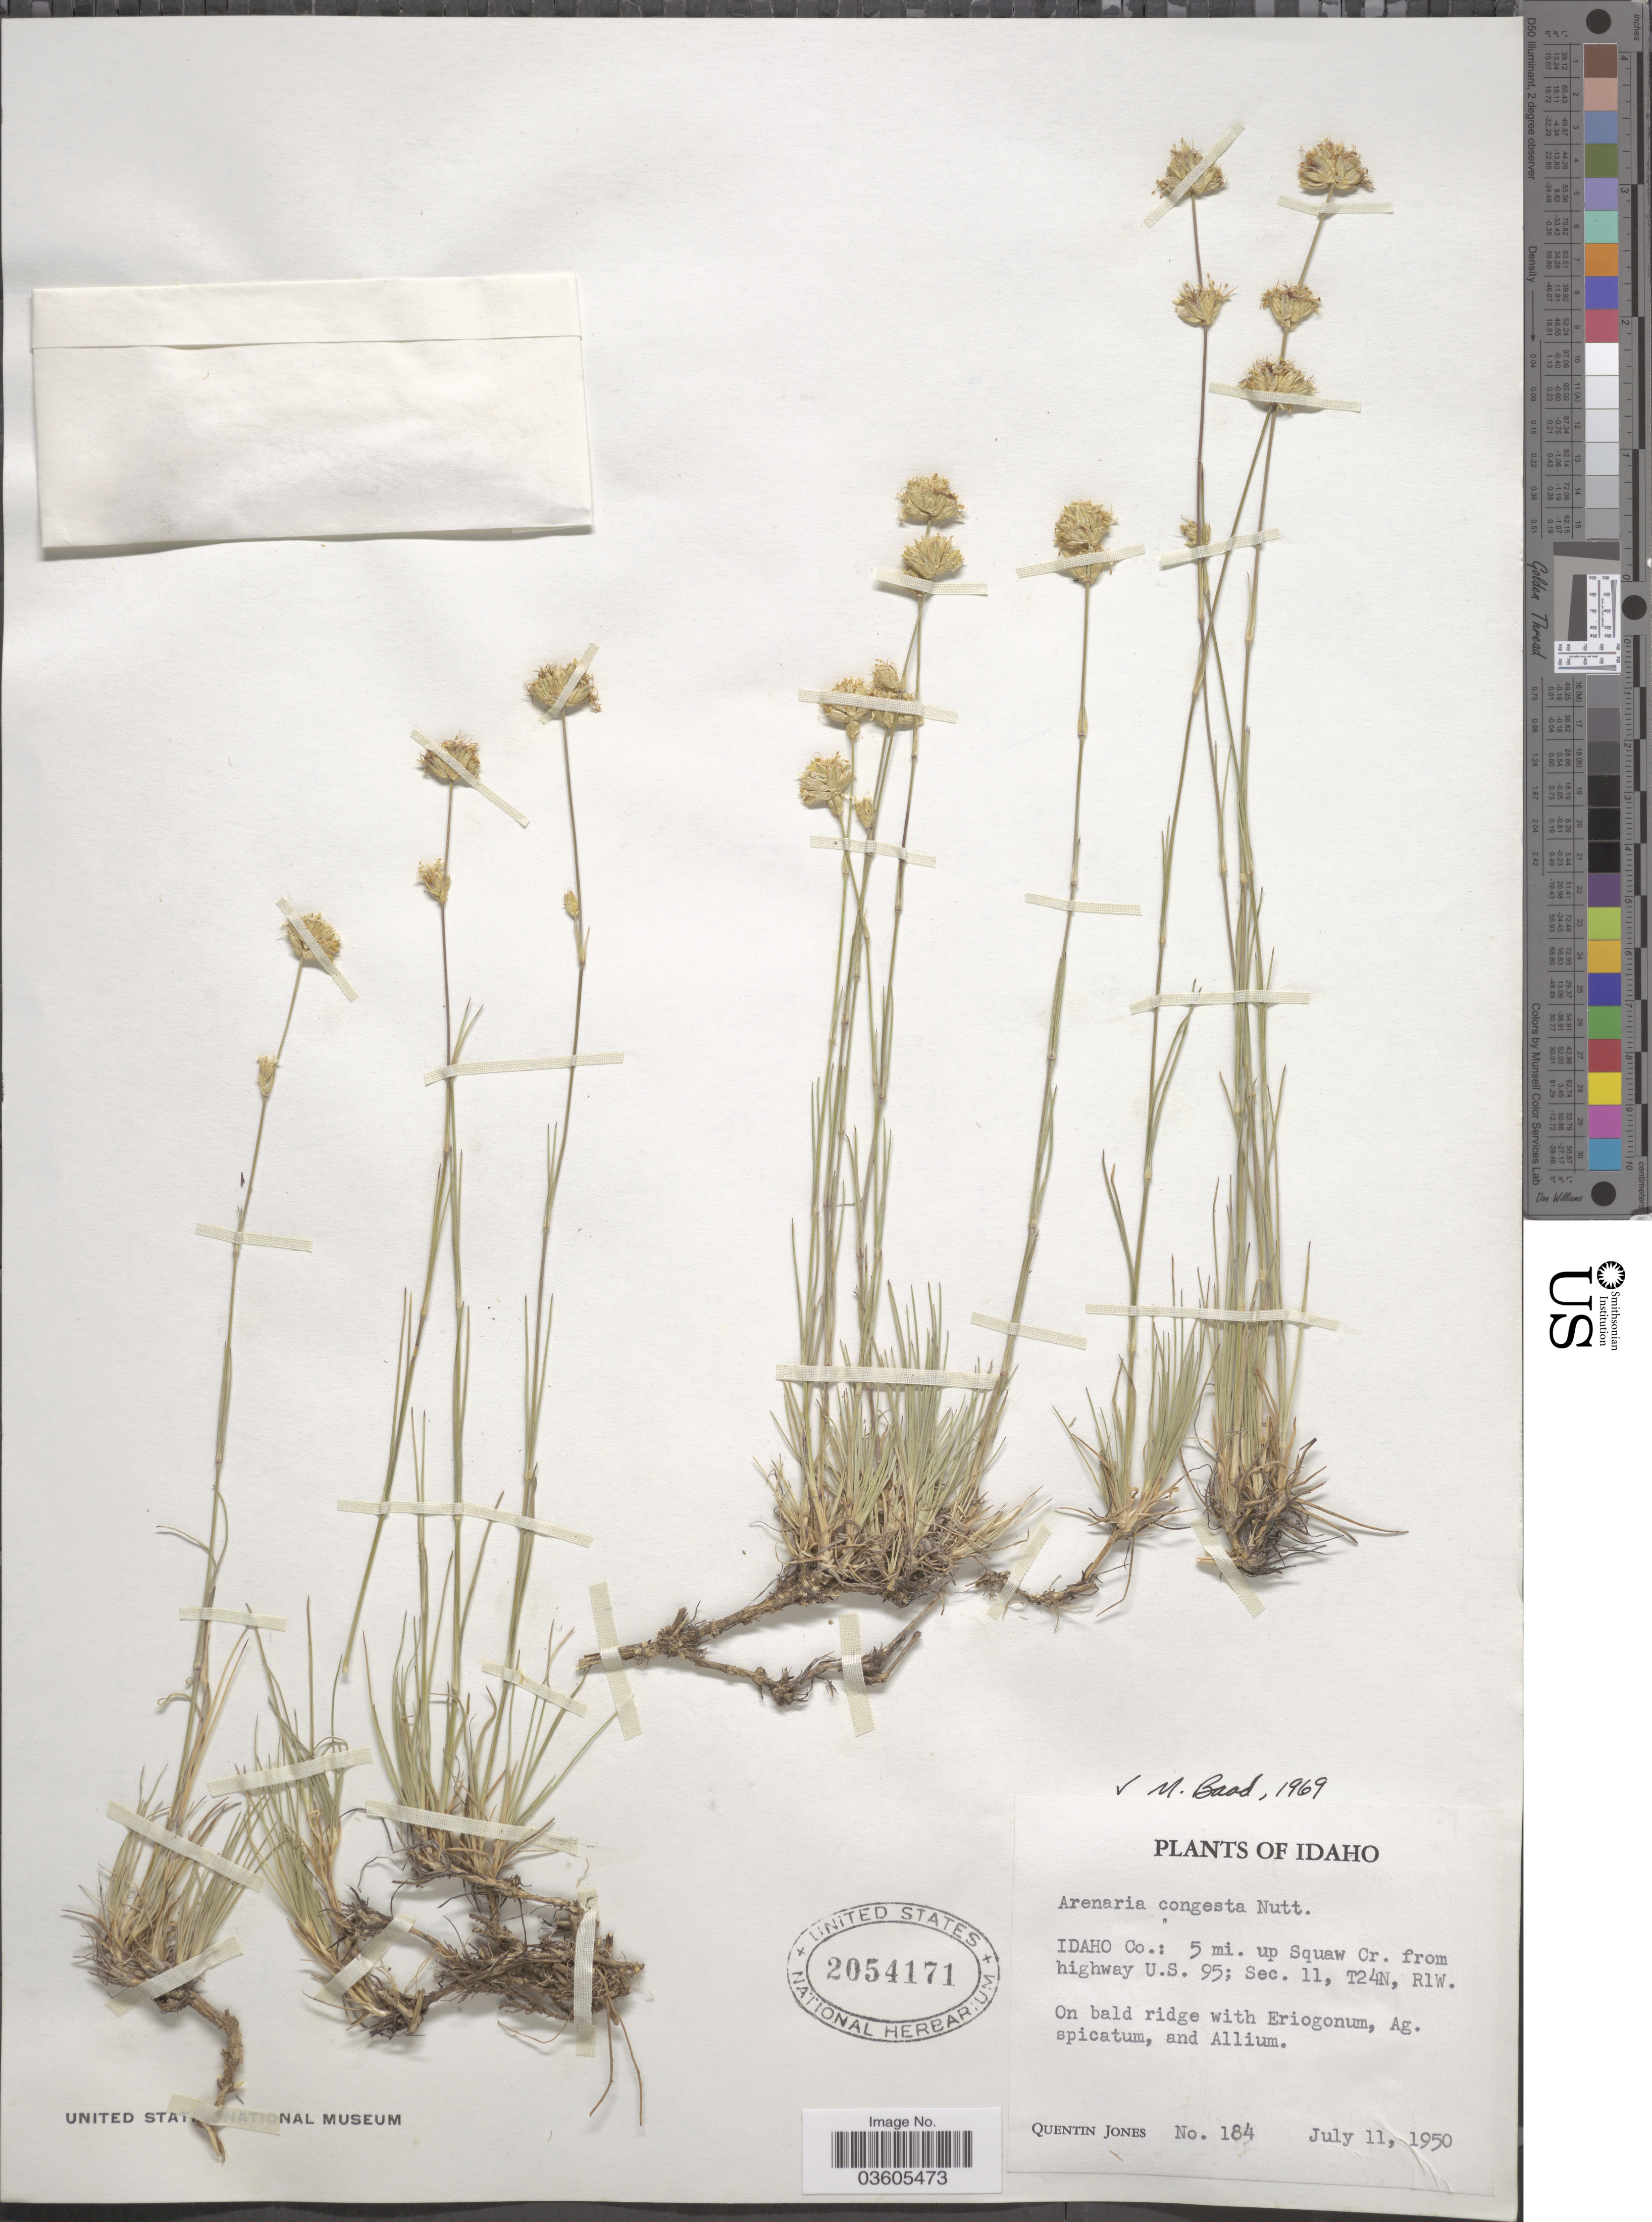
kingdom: Plantae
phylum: Tracheophyta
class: Magnoliopsida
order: Caryophyllales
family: Caryophyllaceae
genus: Eremogone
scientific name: Eremogone congesta var. congesta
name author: (Nutt.) Ikonn.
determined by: Strong, Mark T., (BOT), Smithsonian Institution - National Museum of Natural History (UNITED STATES)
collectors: Q. Jones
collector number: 184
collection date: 1950-07-11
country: United States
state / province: Idaho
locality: Idaho Co.: 5 mi. up Squaw Cr. from highway U.S. 95; Sec. 11, T24N, R1W.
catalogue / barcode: US 2054171